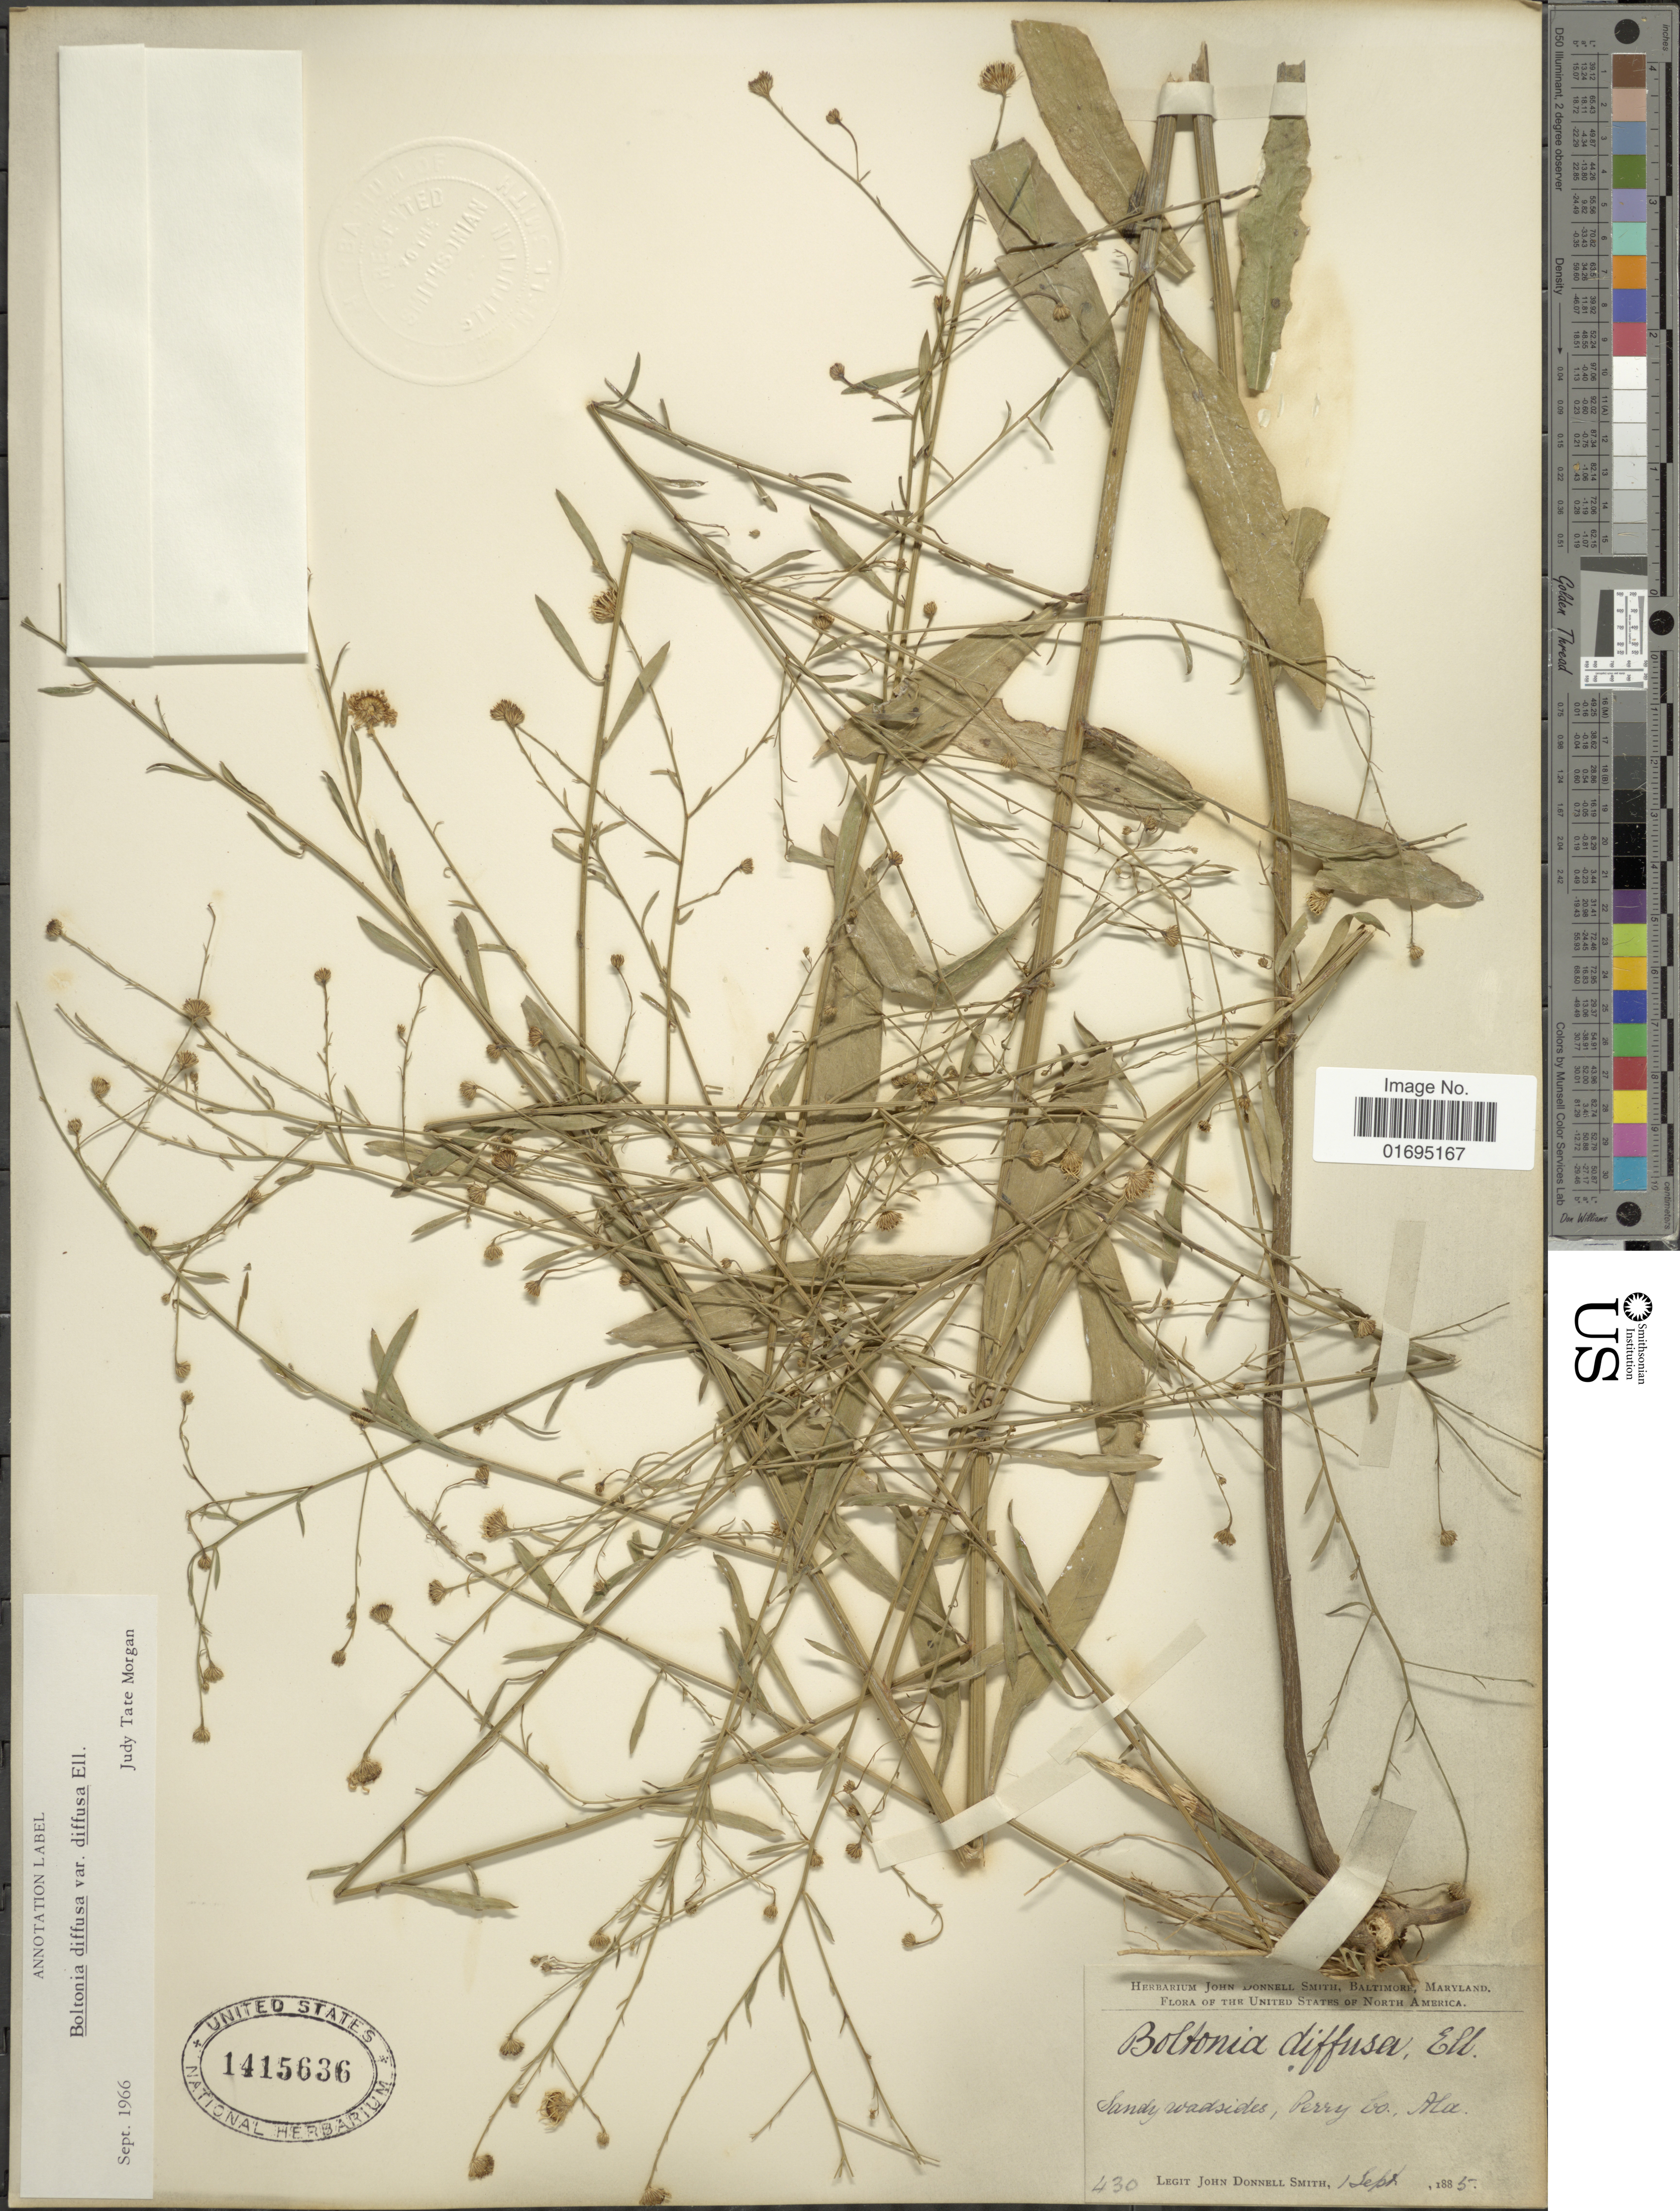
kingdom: Plantae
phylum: Tracheophyta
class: Magnoliopsida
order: Asterales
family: Asteraceae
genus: Boltonia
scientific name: Boltonia diffusa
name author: Elliott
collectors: J. Donnell Smith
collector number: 430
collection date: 1885-09-01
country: United States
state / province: Alabama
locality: Perry Co.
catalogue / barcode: US 1415636